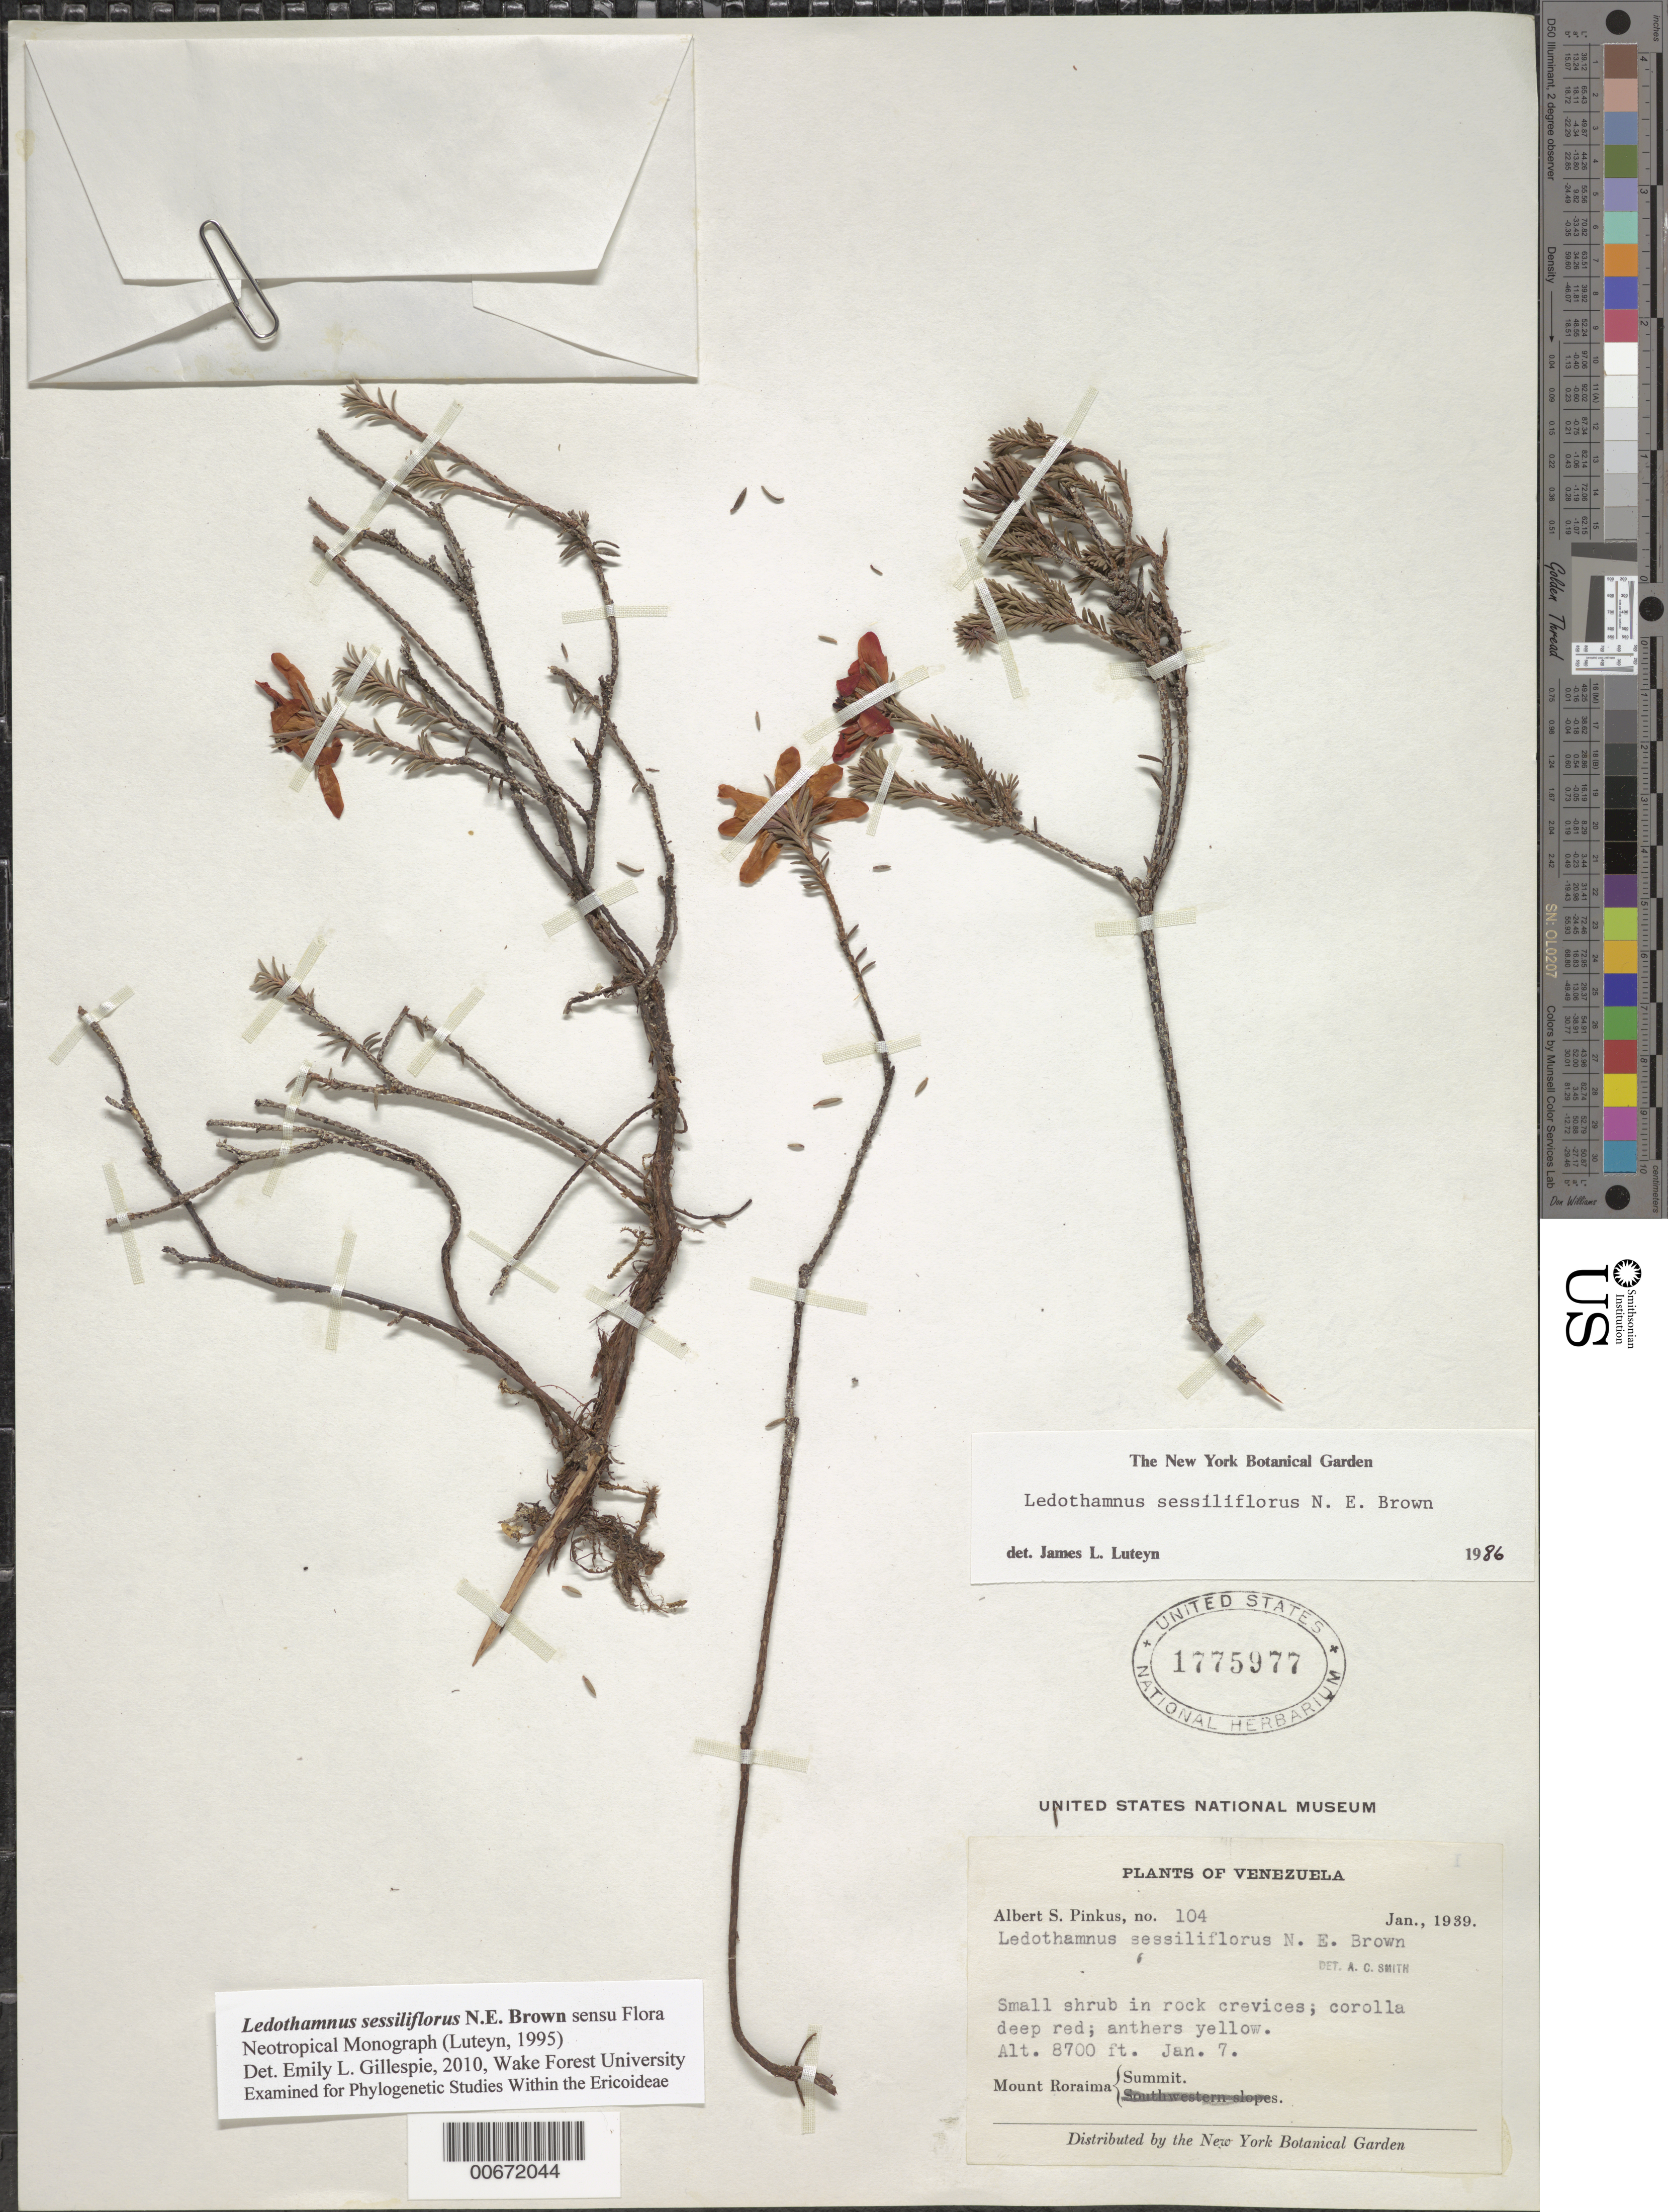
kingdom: Plantae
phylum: Tracheophyta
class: Magnoliopsida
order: Ericales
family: Ericaceae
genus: Ledothamnus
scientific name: Ledothamnus sessiliflorus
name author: N.E. Br.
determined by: Luteyn, J. L.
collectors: A. Pinkus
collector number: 104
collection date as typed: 7-Jan-39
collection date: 1939-01-07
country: Venezuela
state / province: Bolívar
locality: Mt. Roraima, summit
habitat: Rock crevices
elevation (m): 2652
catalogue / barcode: US 1775977